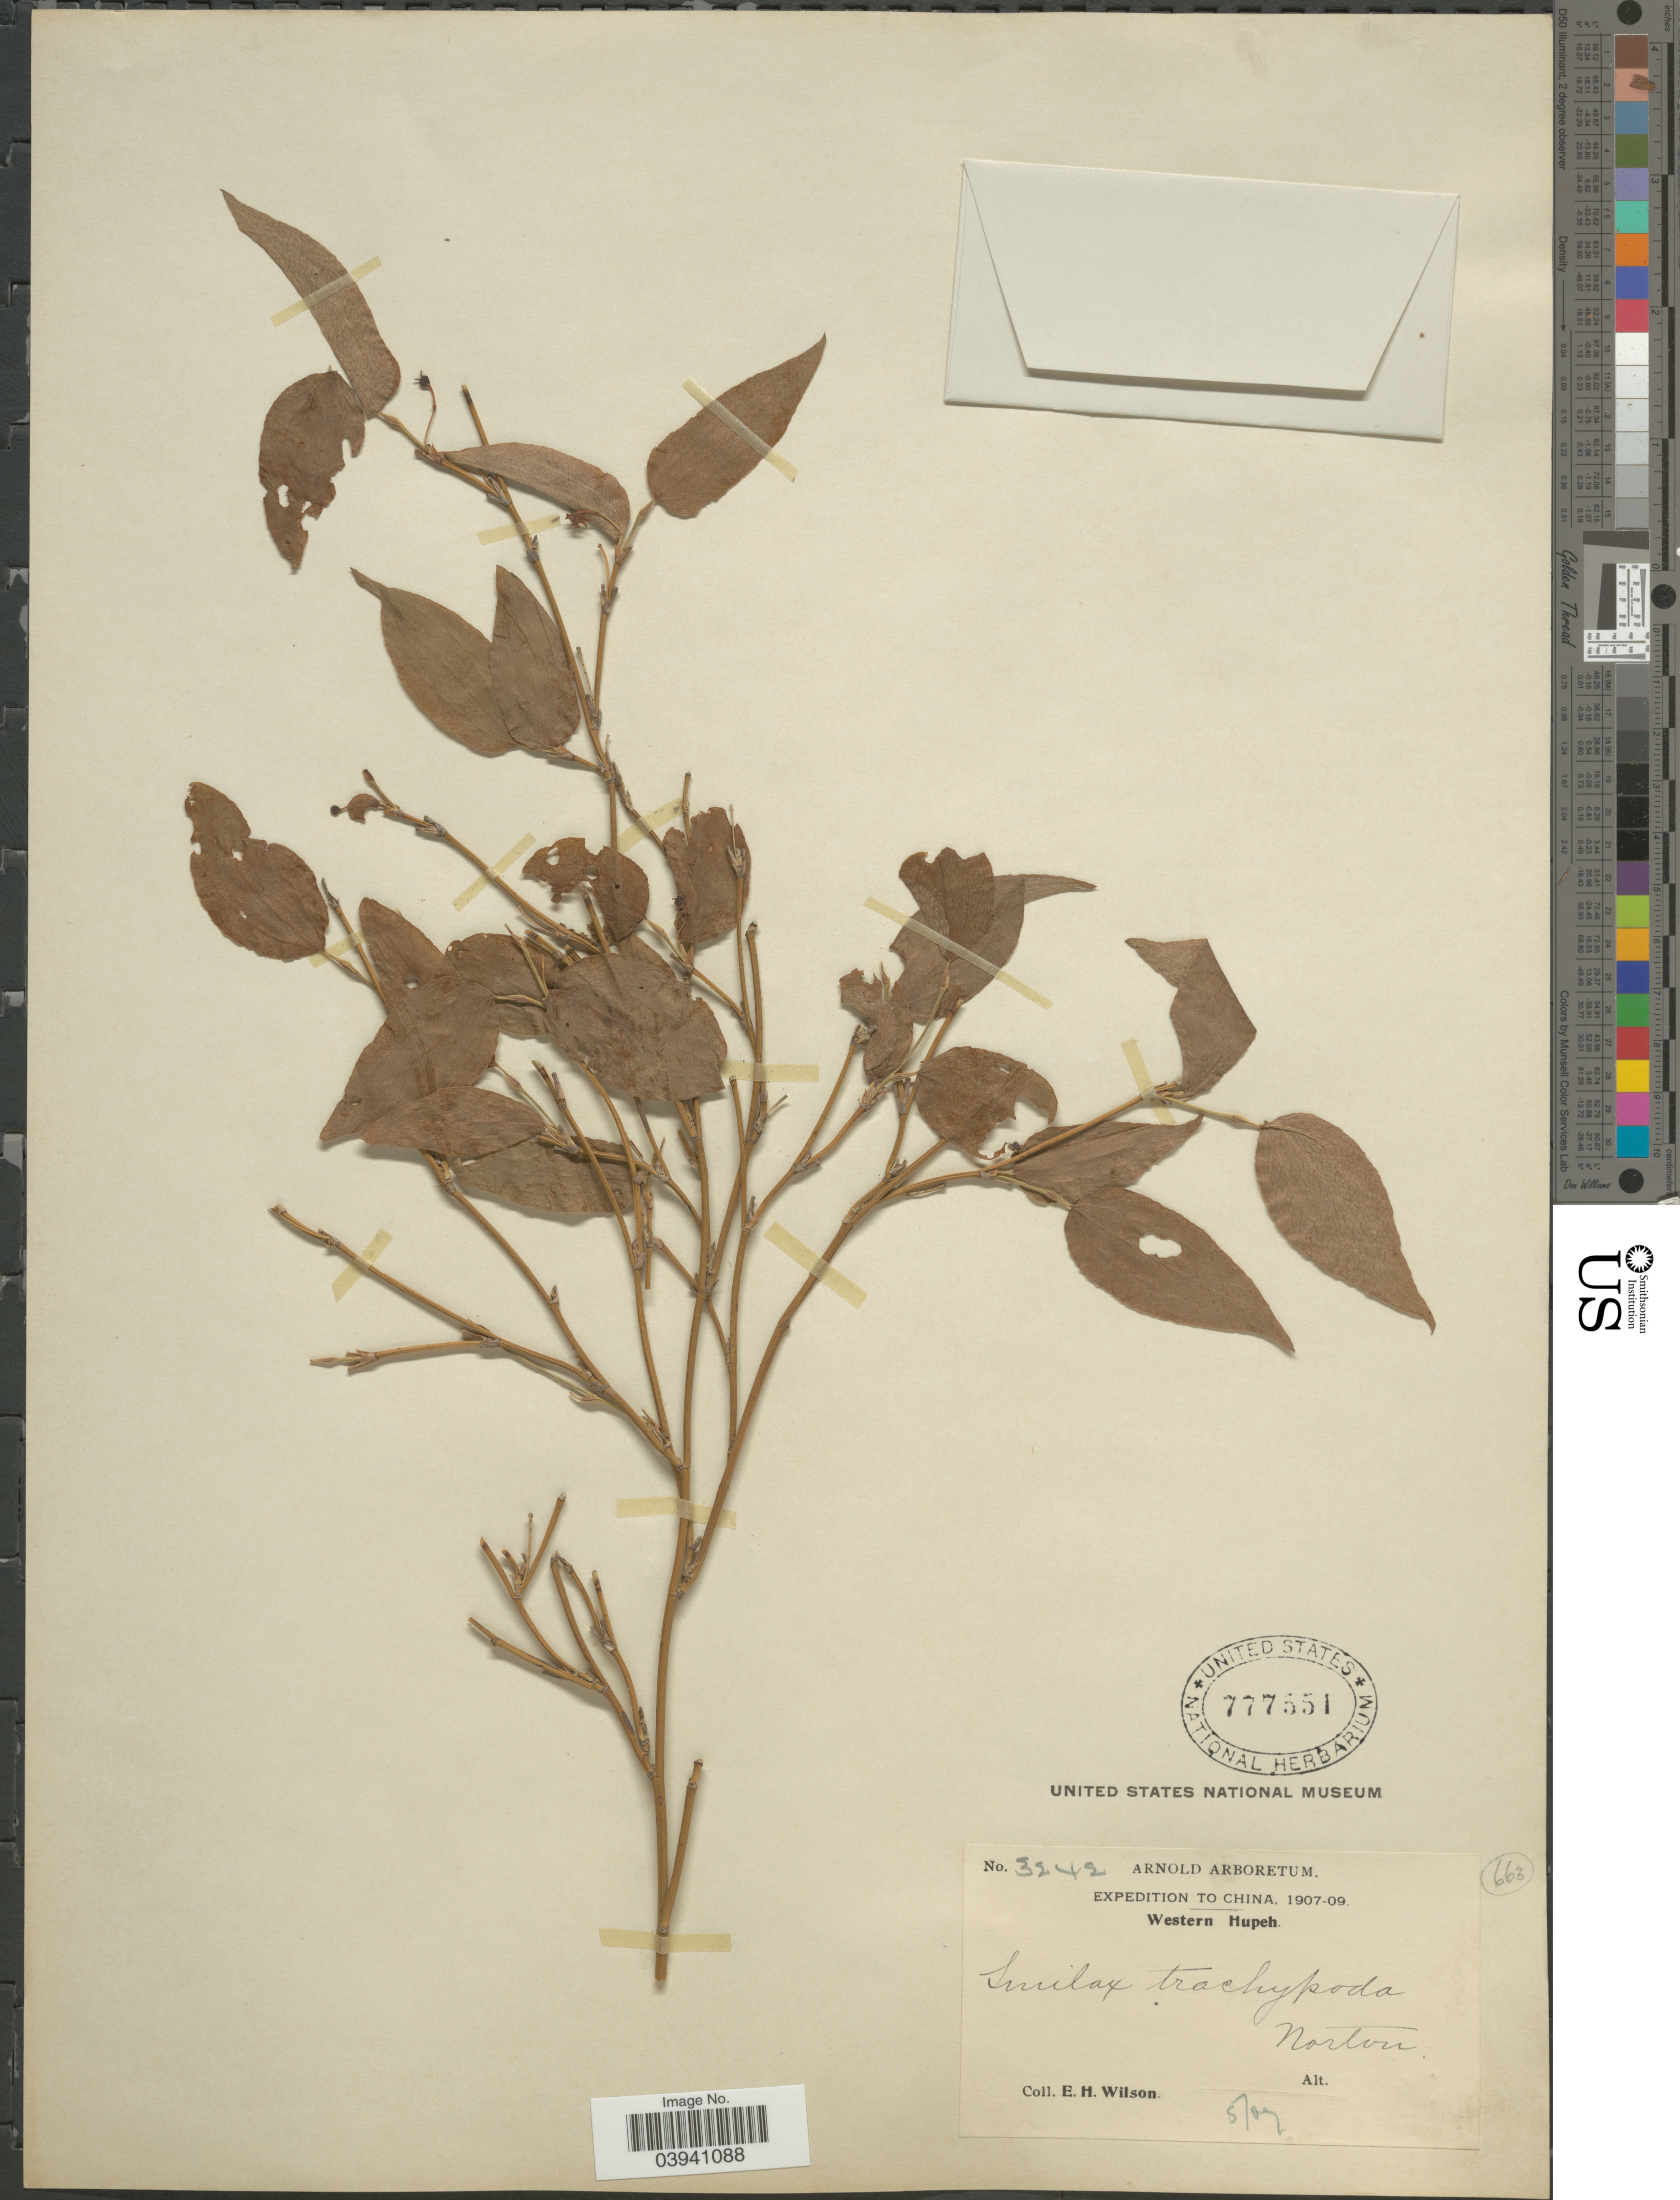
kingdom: Plantae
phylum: Tracheophyta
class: Liliopsida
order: Liliales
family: Smilacaceae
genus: Smilax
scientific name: Smilax trachypoda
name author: J.B. Norton in Sarg.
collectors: E. Wilson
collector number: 3242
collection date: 1909-05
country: China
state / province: Hubei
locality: Western Hupeh.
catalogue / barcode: US 777551